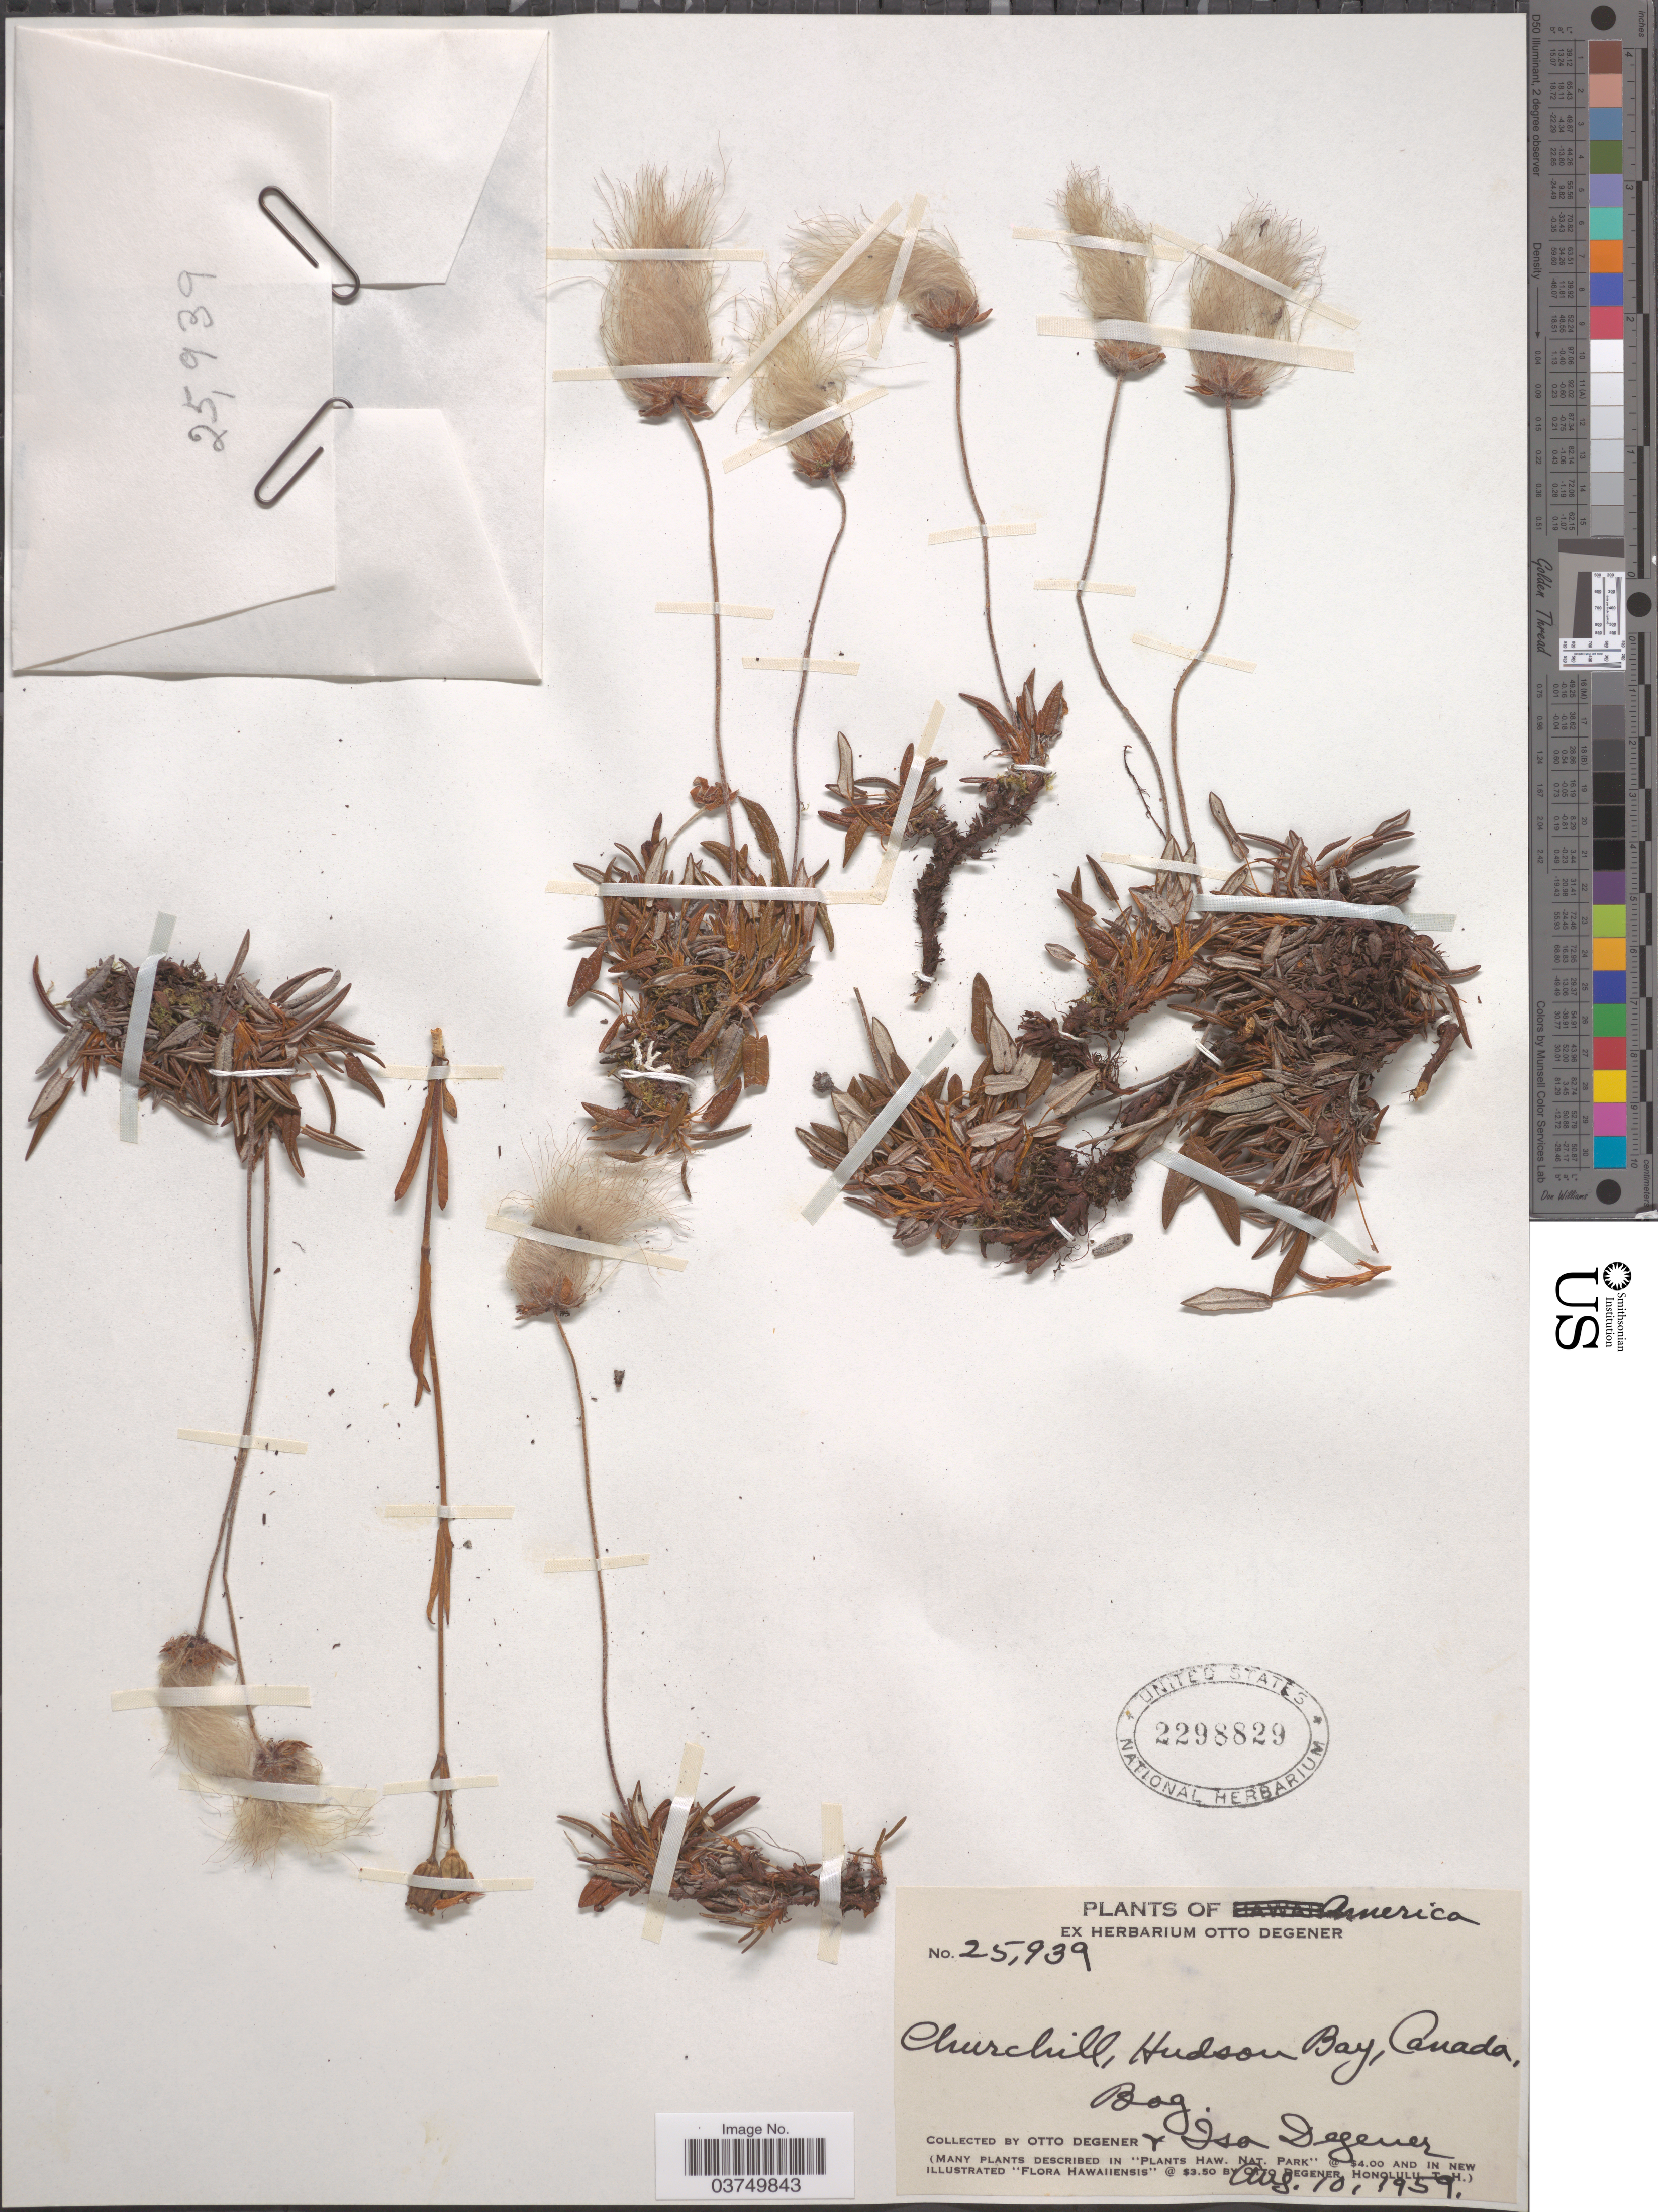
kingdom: Plantae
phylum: Tracheophyta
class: Magnoliopsida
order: Rosales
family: Rosaceae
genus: Dryas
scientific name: Dryas sp.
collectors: O. Degener & I. Degener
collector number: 25939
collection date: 1959-08-10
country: Canada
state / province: Manitoba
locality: Churchill, Hudson Bay. Bog.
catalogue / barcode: US 2298829